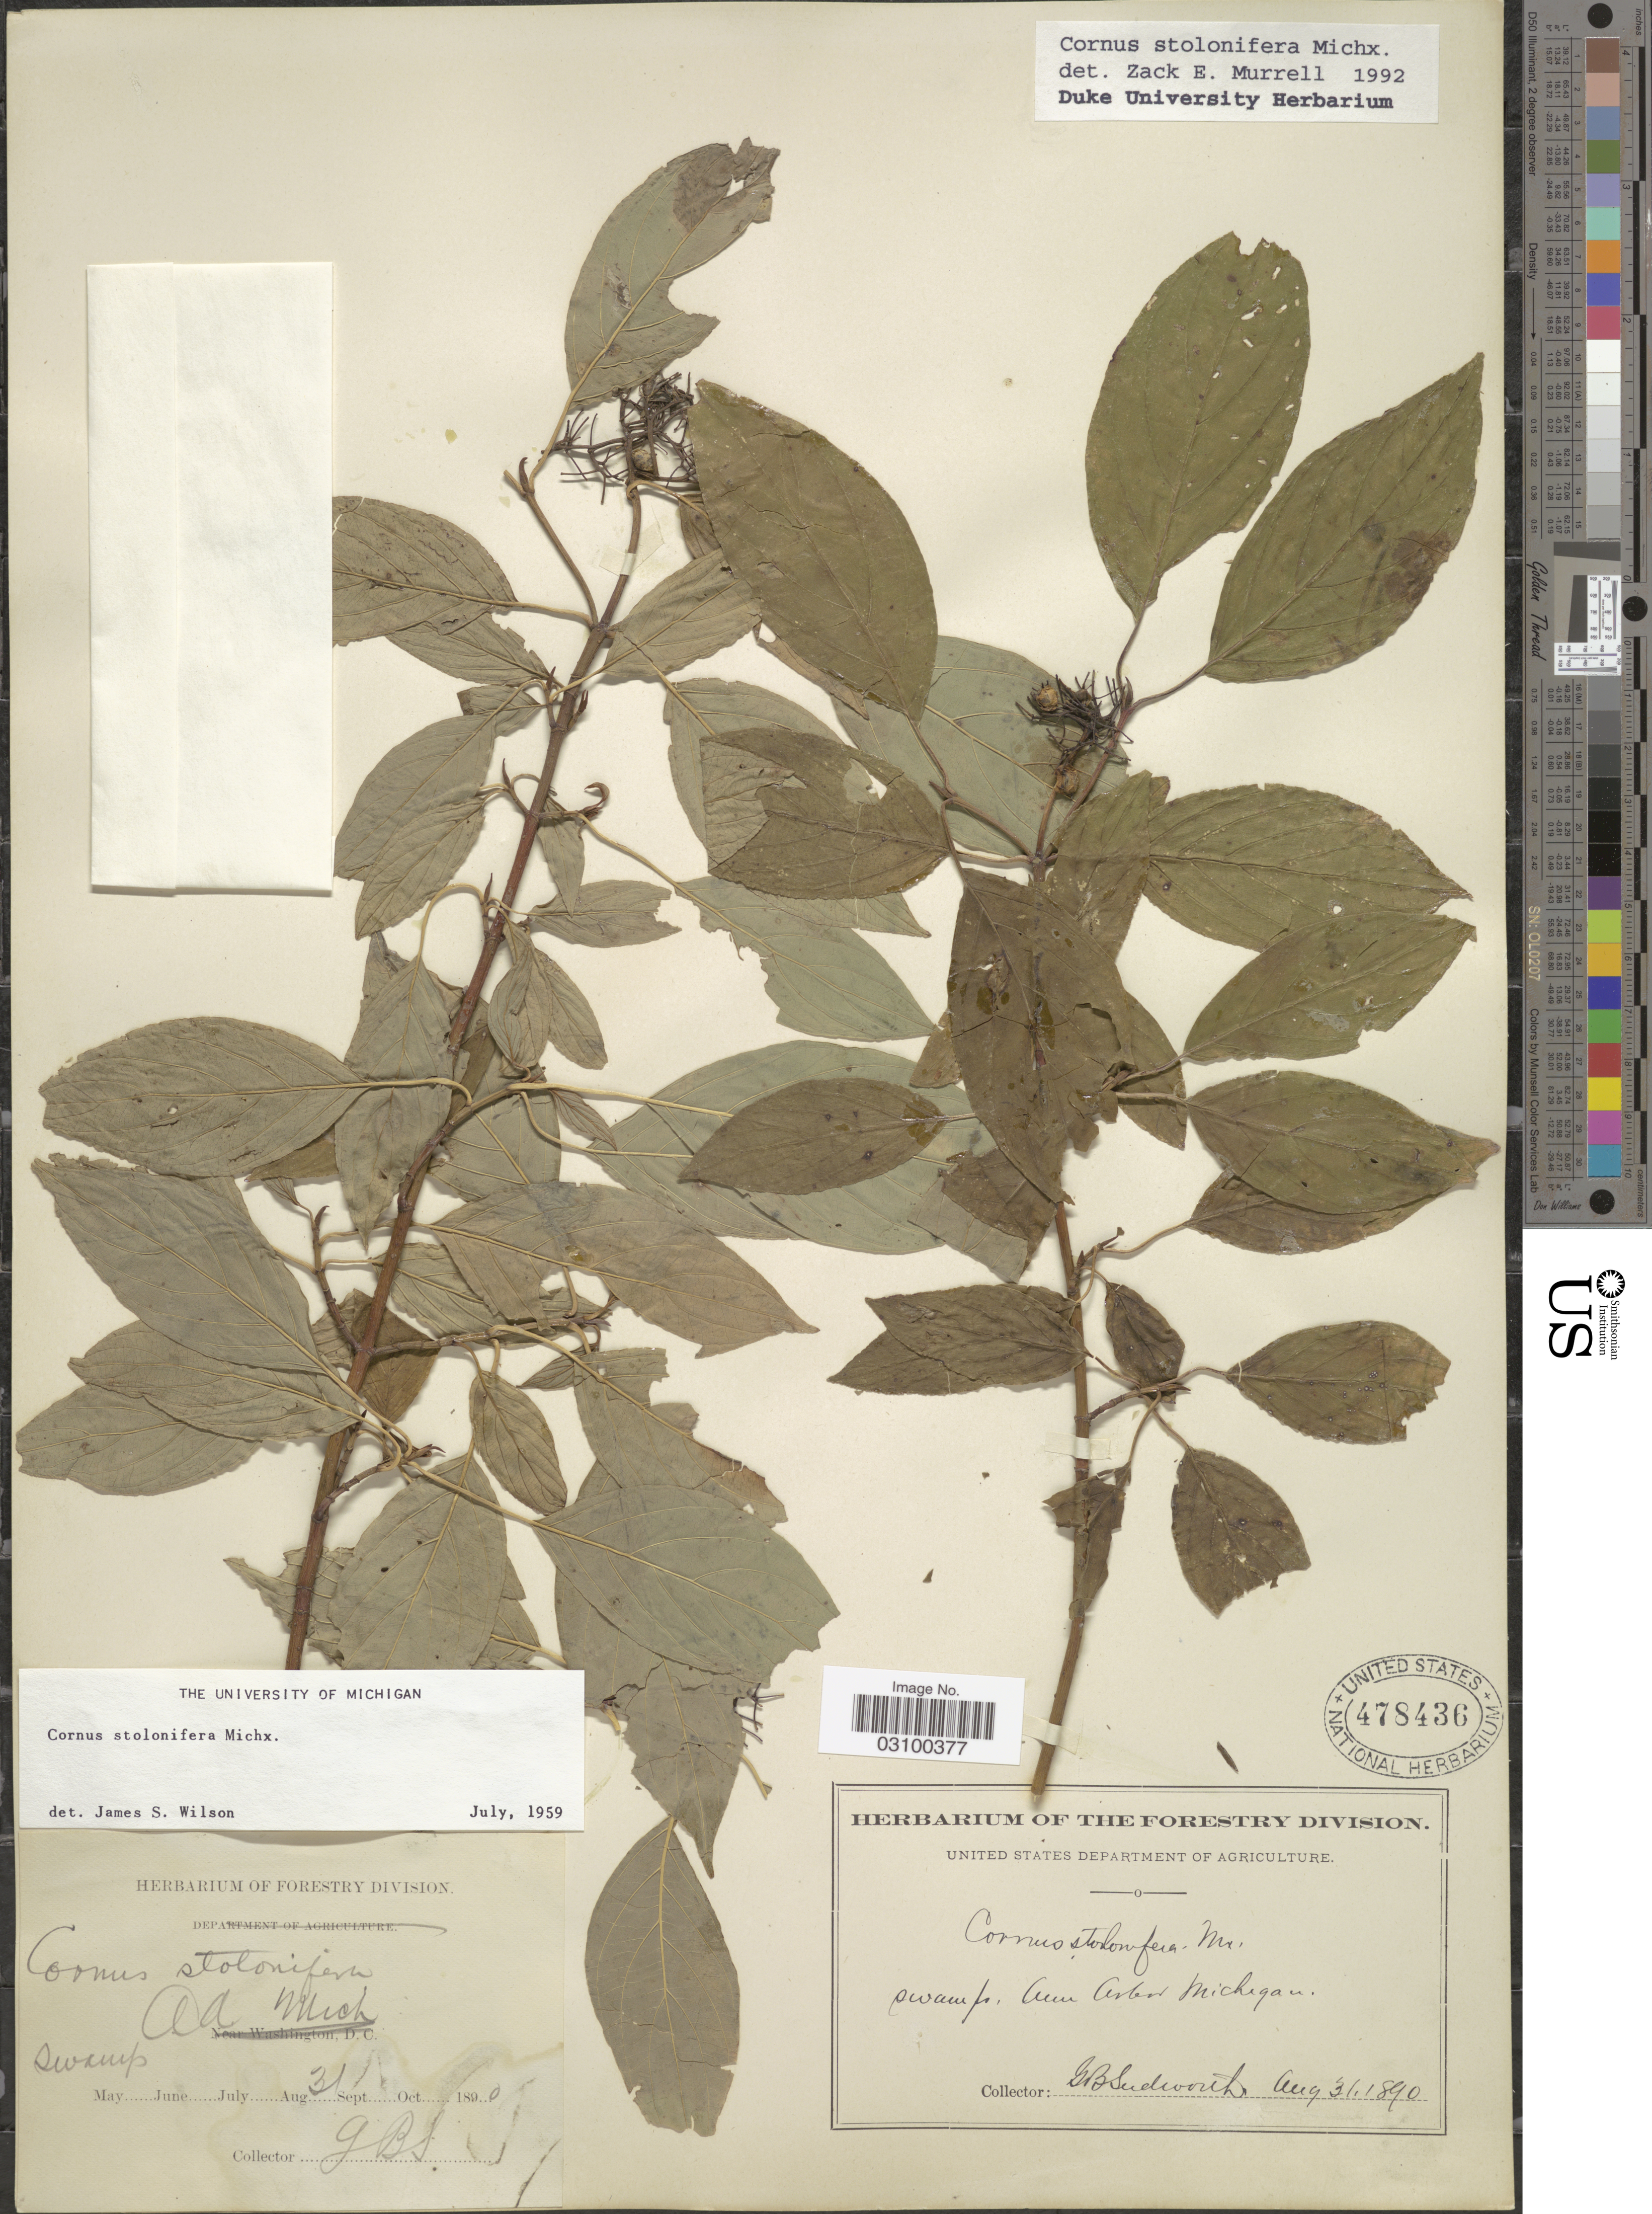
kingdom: Plantae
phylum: Tracheophyta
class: Magnoliopsida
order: Cornales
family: Cornaceae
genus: Cornus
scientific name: Cornus sericea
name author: L.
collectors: G. B. Sudworth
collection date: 1890-08-31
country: United States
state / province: Michigan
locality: Ann Arbor.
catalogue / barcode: US 478436